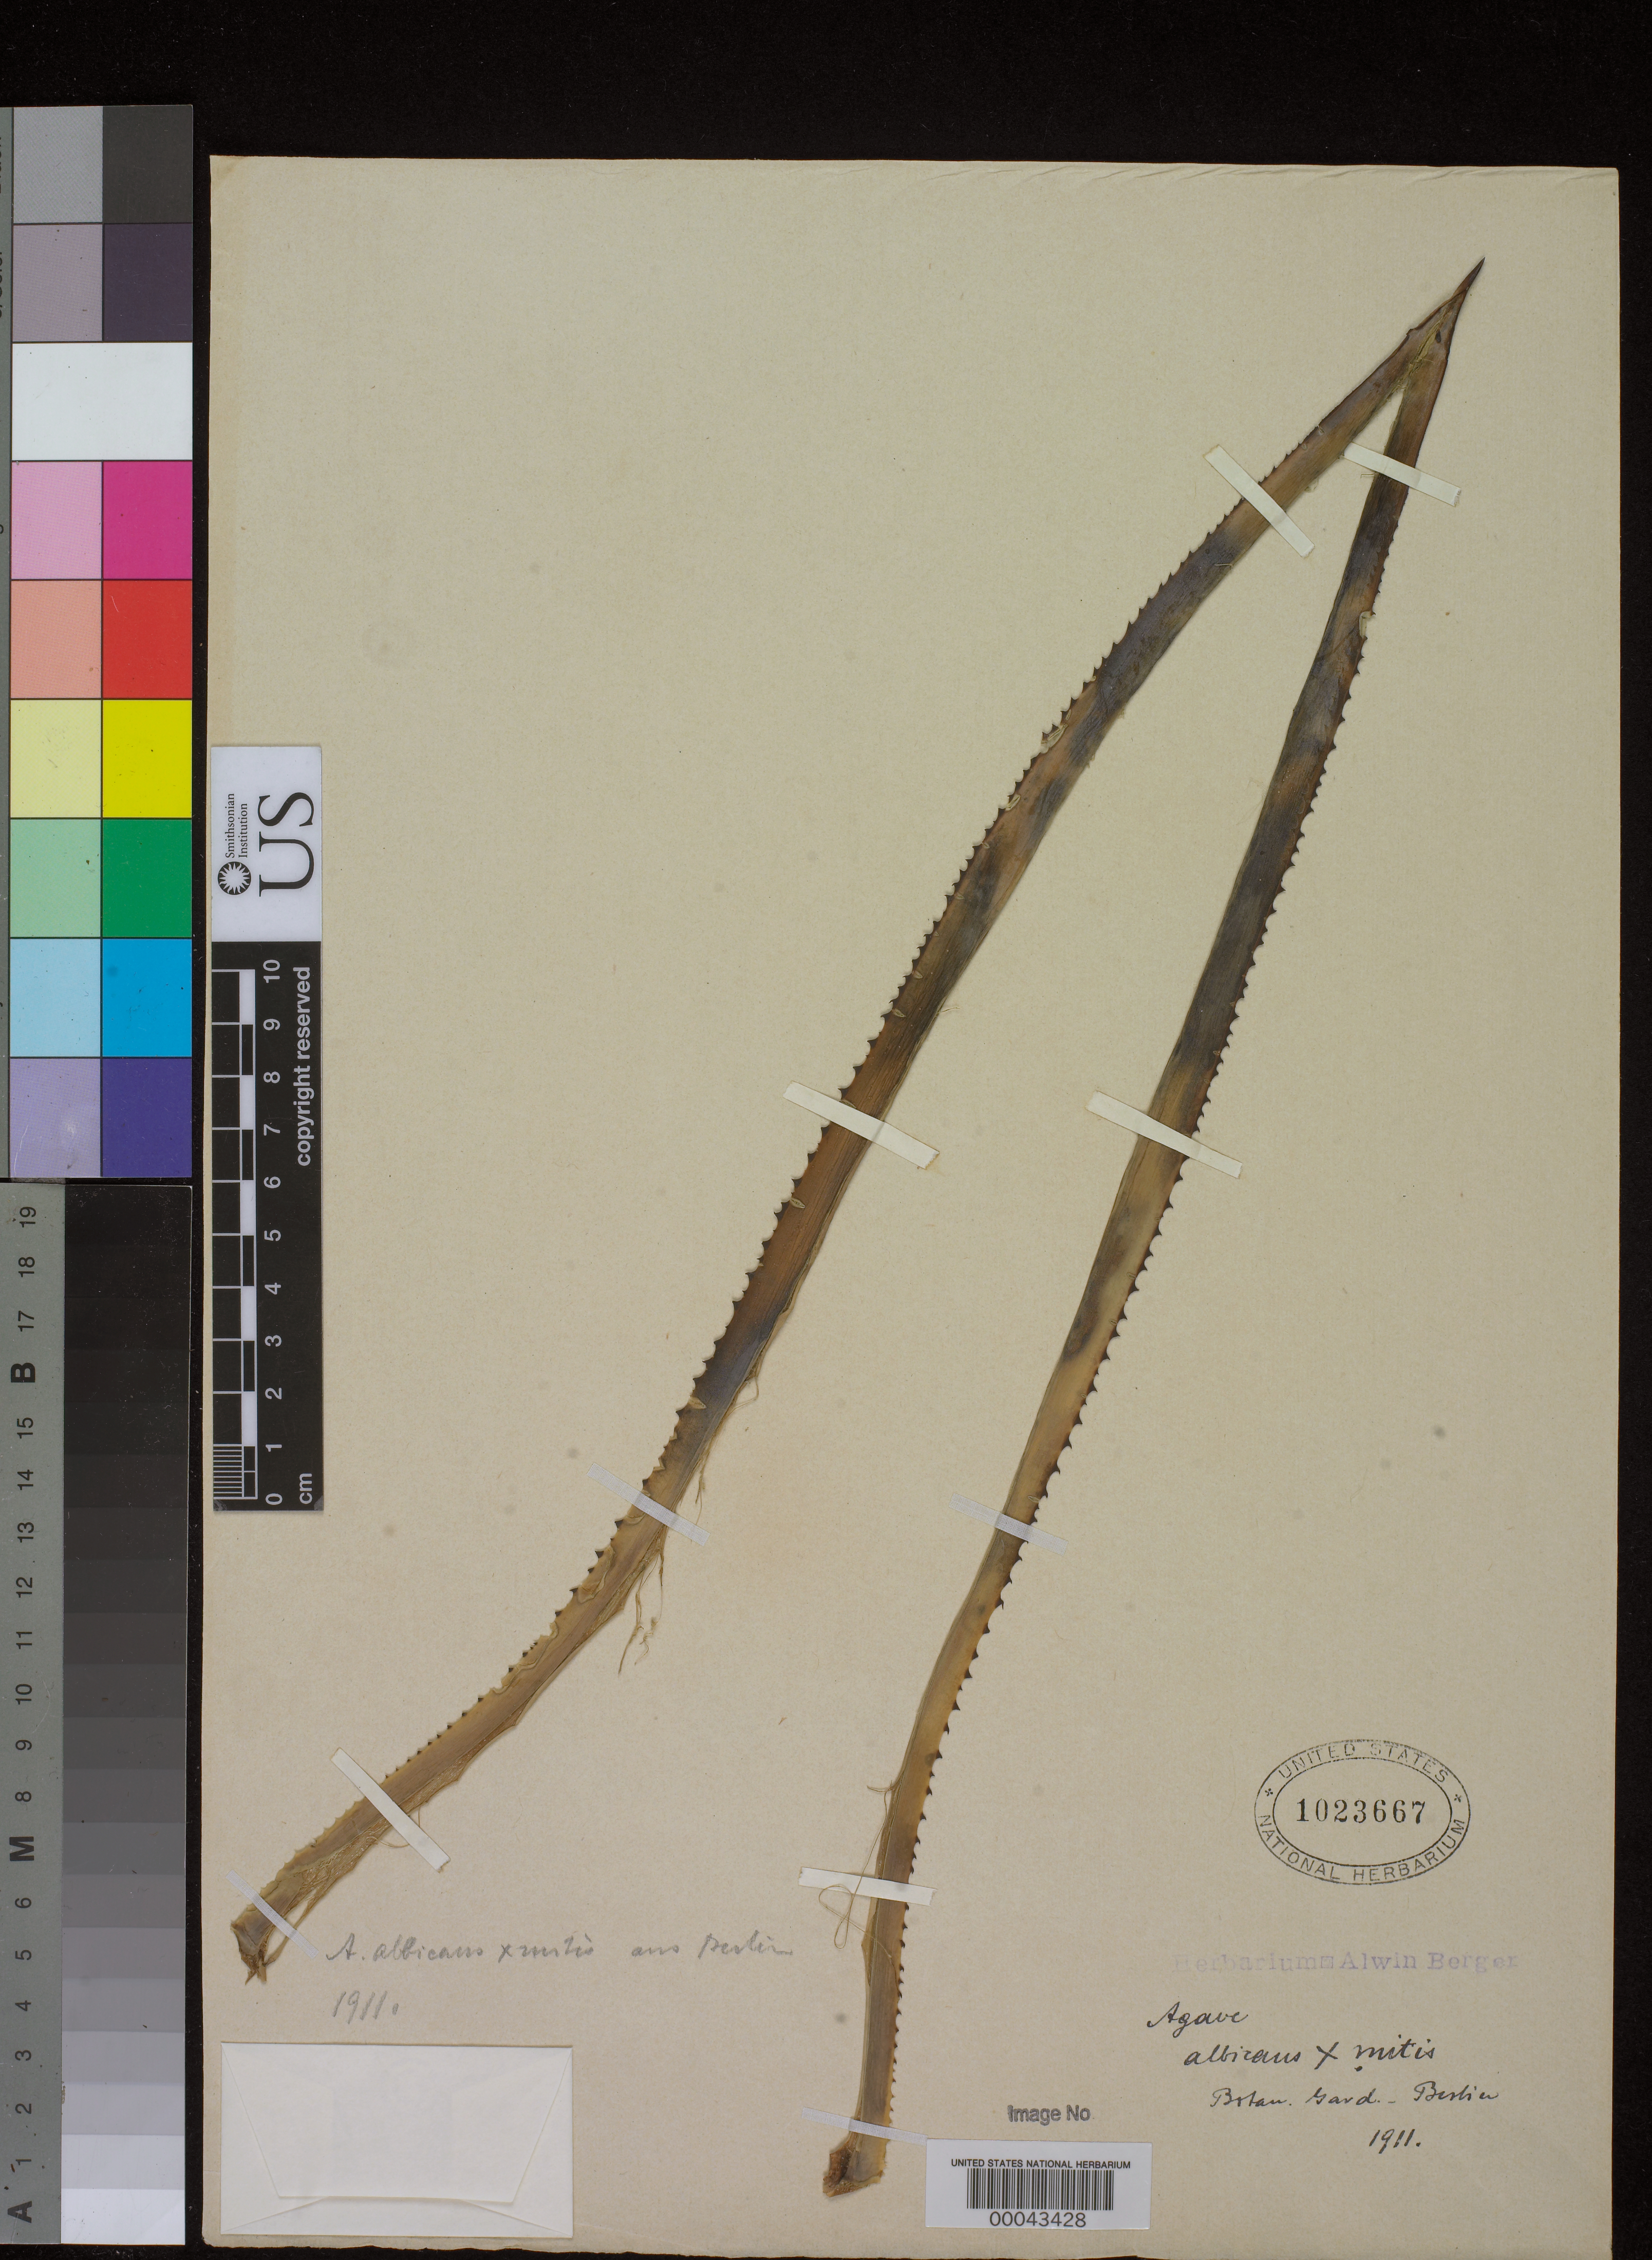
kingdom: Plantae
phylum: Tracheophyta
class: Liliopsida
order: Asparagales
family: Asparagaceae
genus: Agave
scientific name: Agave albicans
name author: Jacobi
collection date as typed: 1911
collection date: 1911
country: Mexico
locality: E of Monserrat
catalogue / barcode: US 1023667